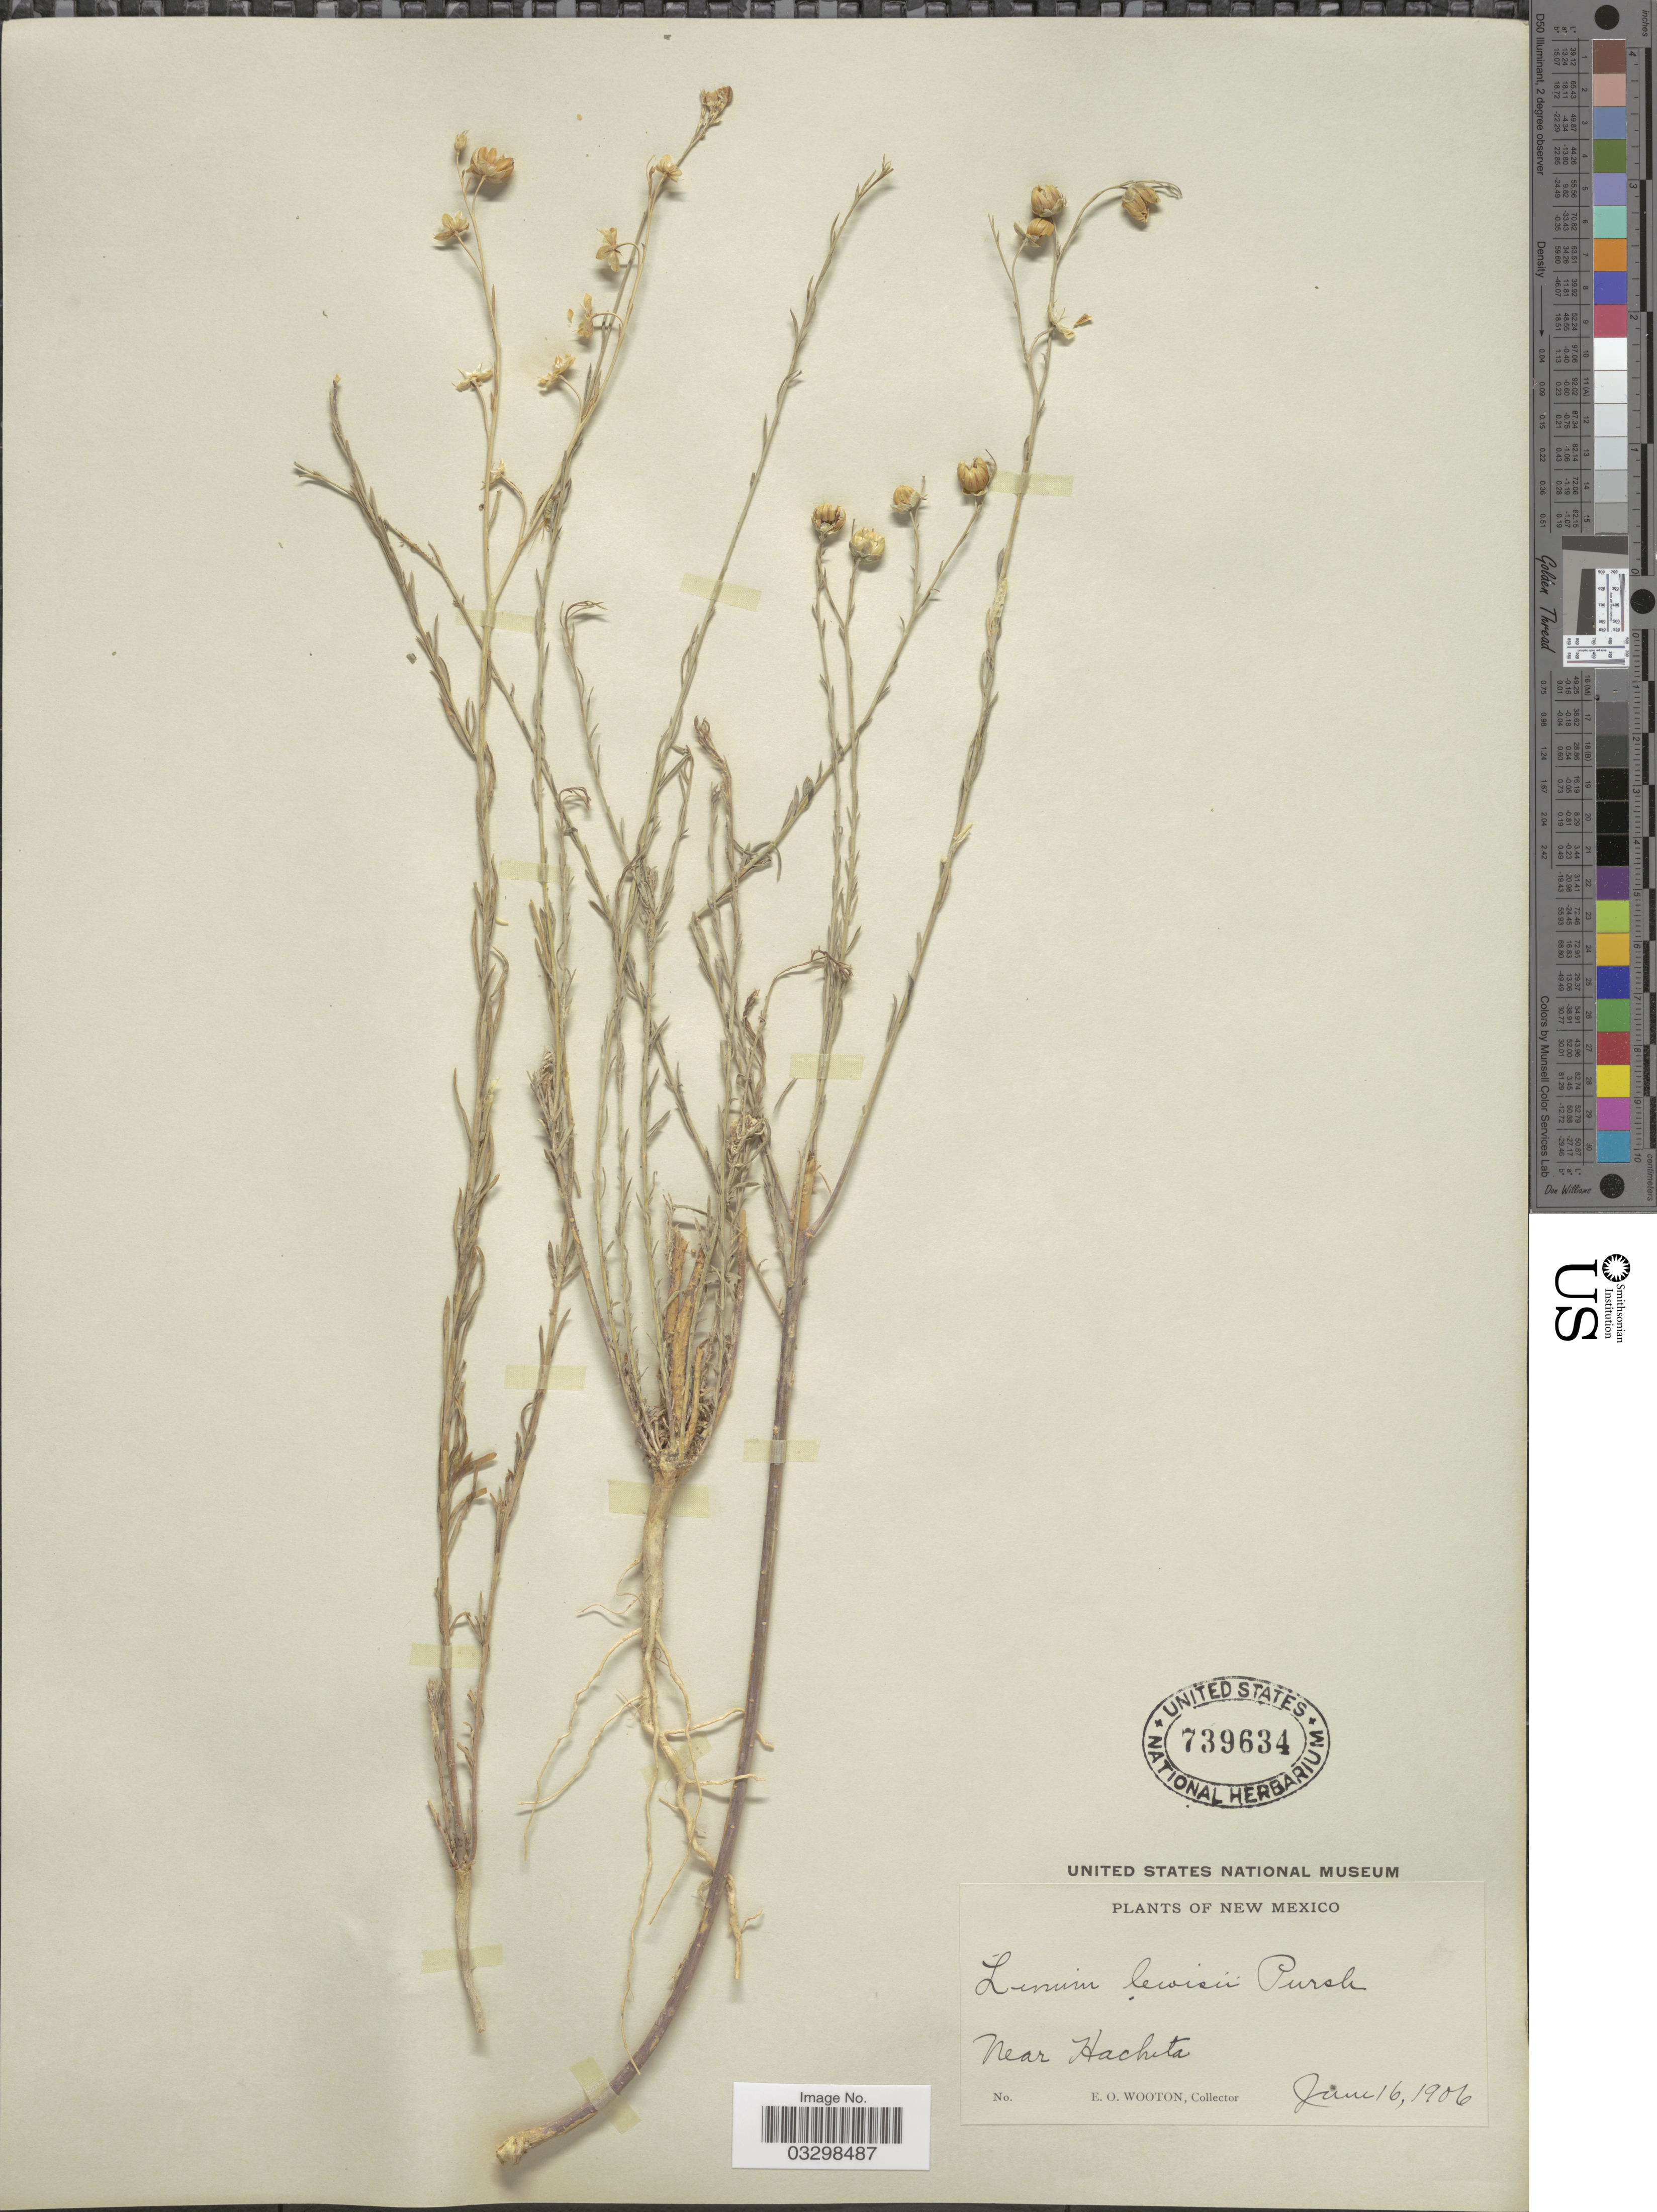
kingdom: Plantae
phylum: Tracheophyta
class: Magnoliopsida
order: Malpighiales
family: Linaceae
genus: Linum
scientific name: Linum lewisii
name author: Pursh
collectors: E. O. Wooton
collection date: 1906-06-16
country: United States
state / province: New Mexico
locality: Near Hachita.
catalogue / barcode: US 739634